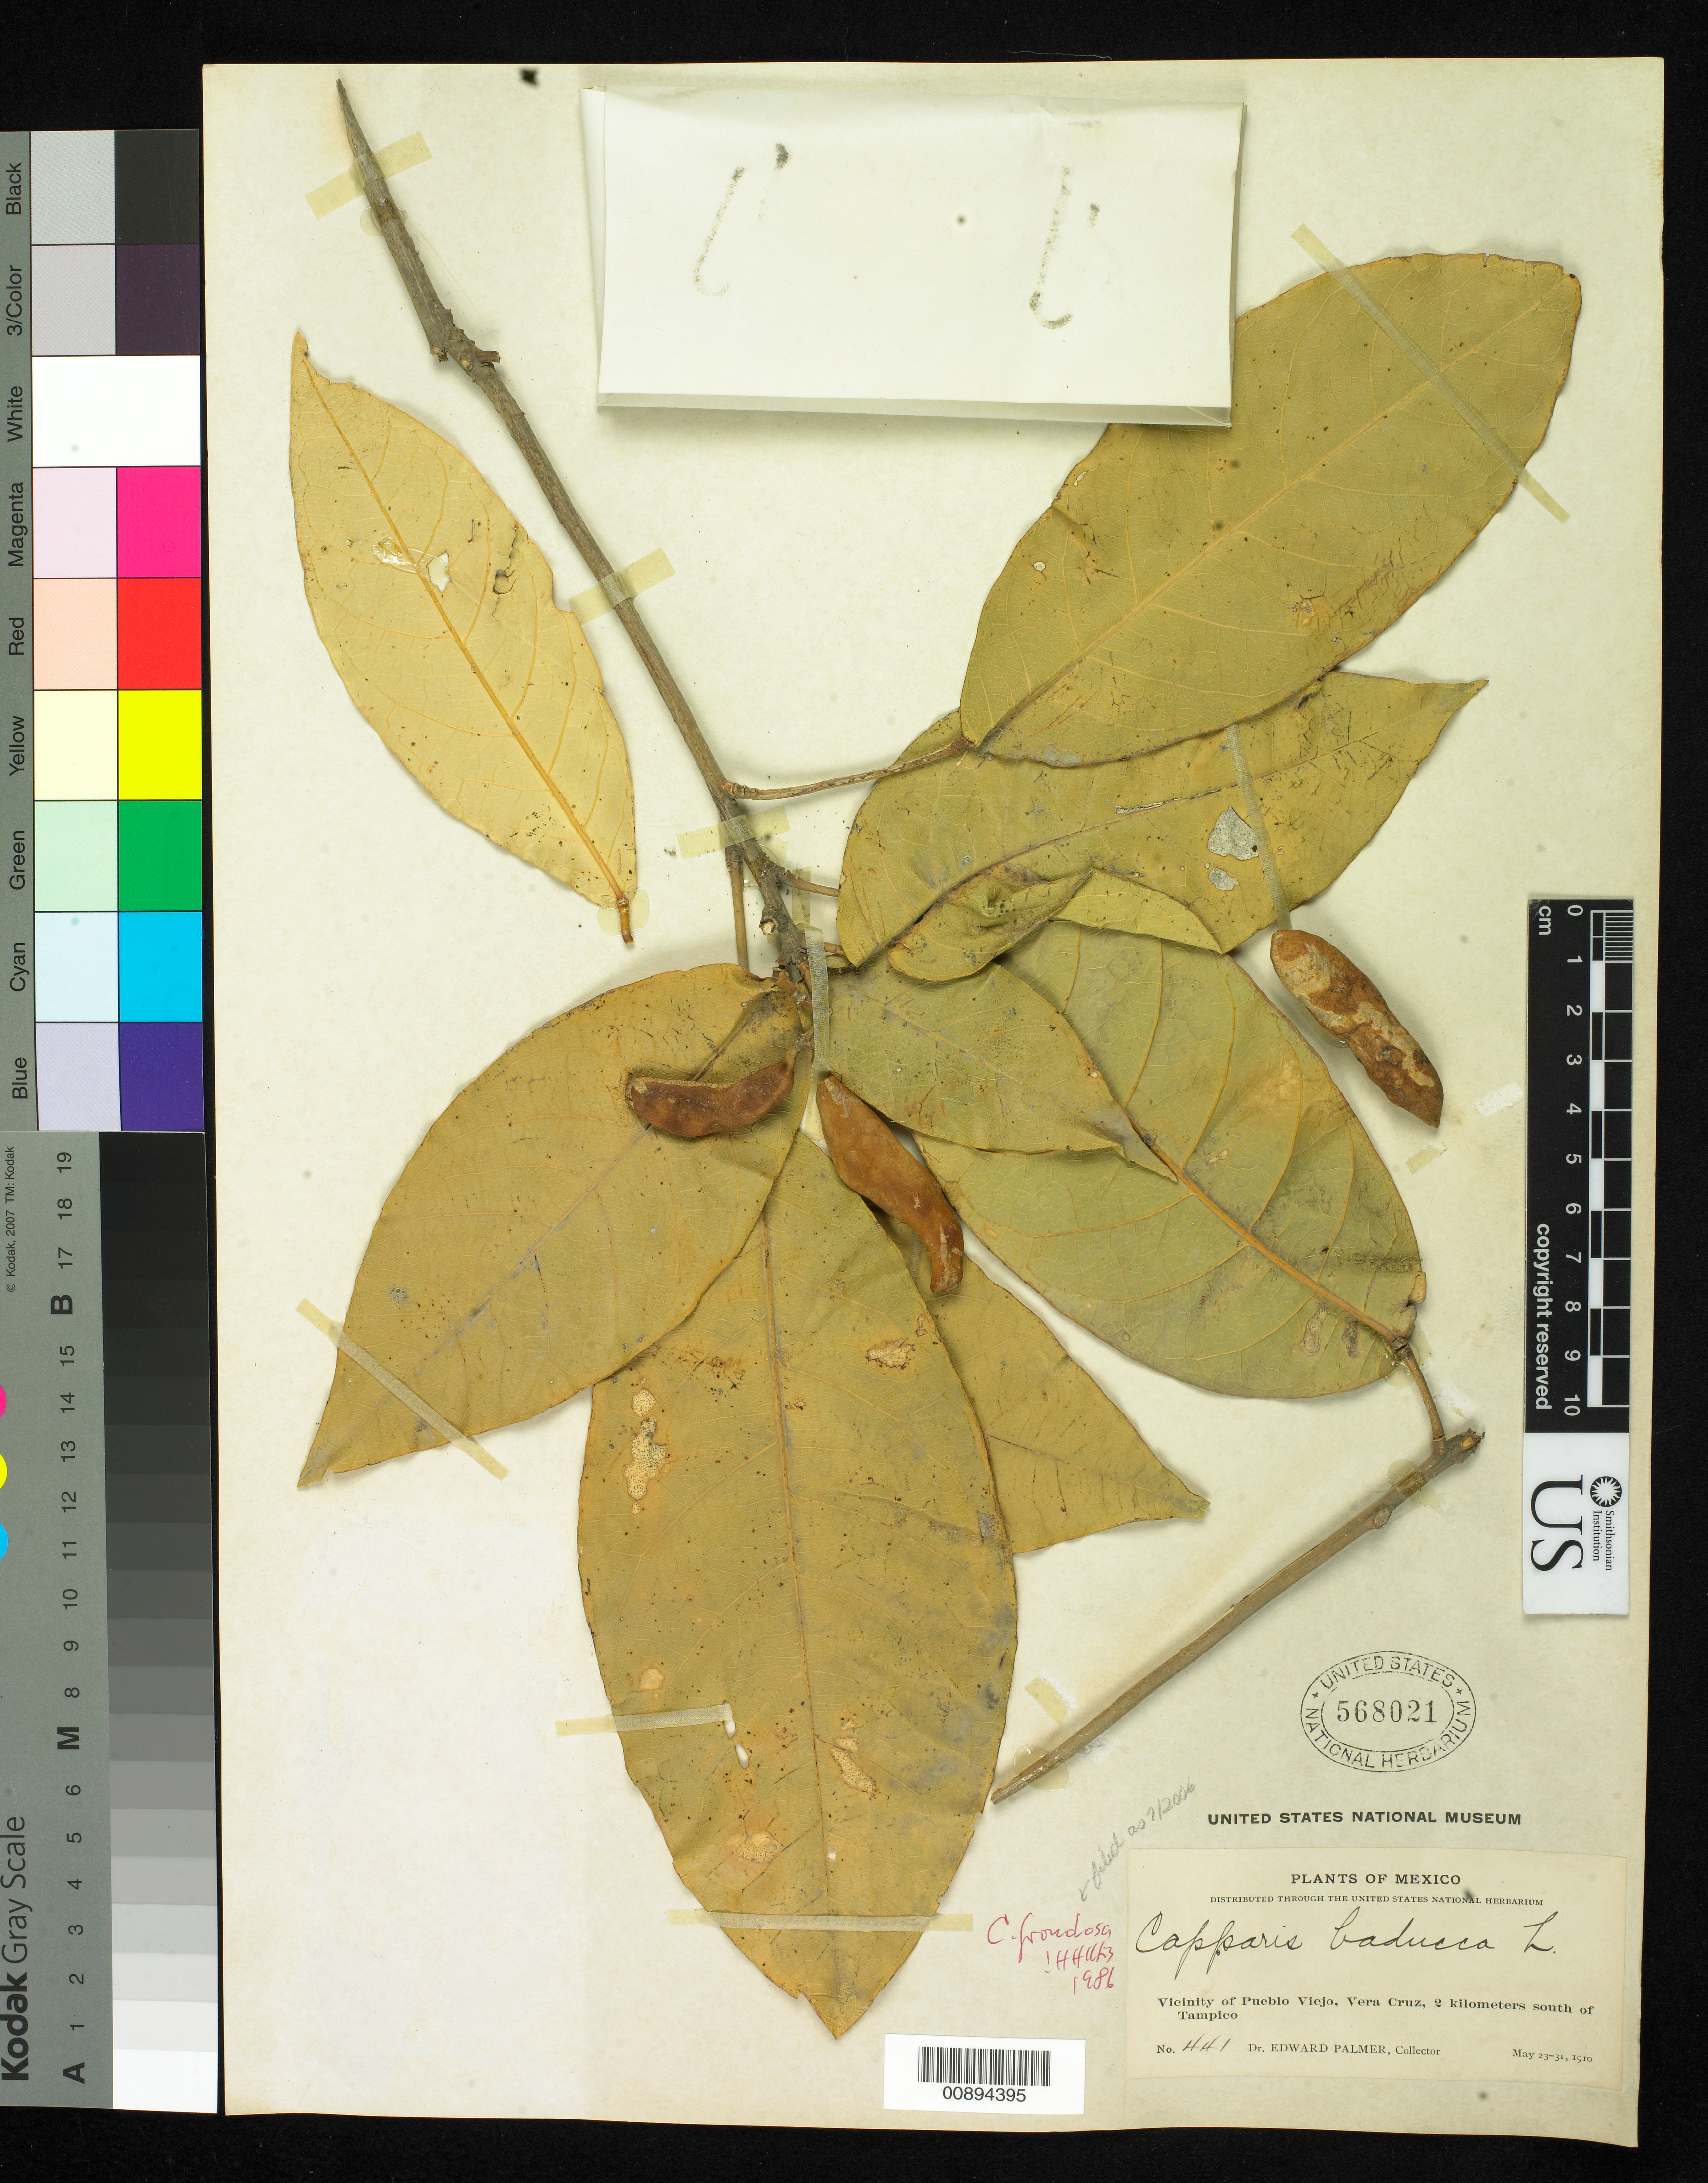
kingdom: Plantae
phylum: Tracheophyta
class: Magnoliopsida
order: Brassicales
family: Capparaceae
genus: Capparis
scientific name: Capparis frondosa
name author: Jacq.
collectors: E. Palmer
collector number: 441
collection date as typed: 23 May 1910 to 31 May 1910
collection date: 1910-05-23/1910-05-31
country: Mexico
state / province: Veracruz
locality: Vicinity of Pueblo Viejo, Veracruz, 2 kilometers south of Tampico.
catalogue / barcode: US 568021